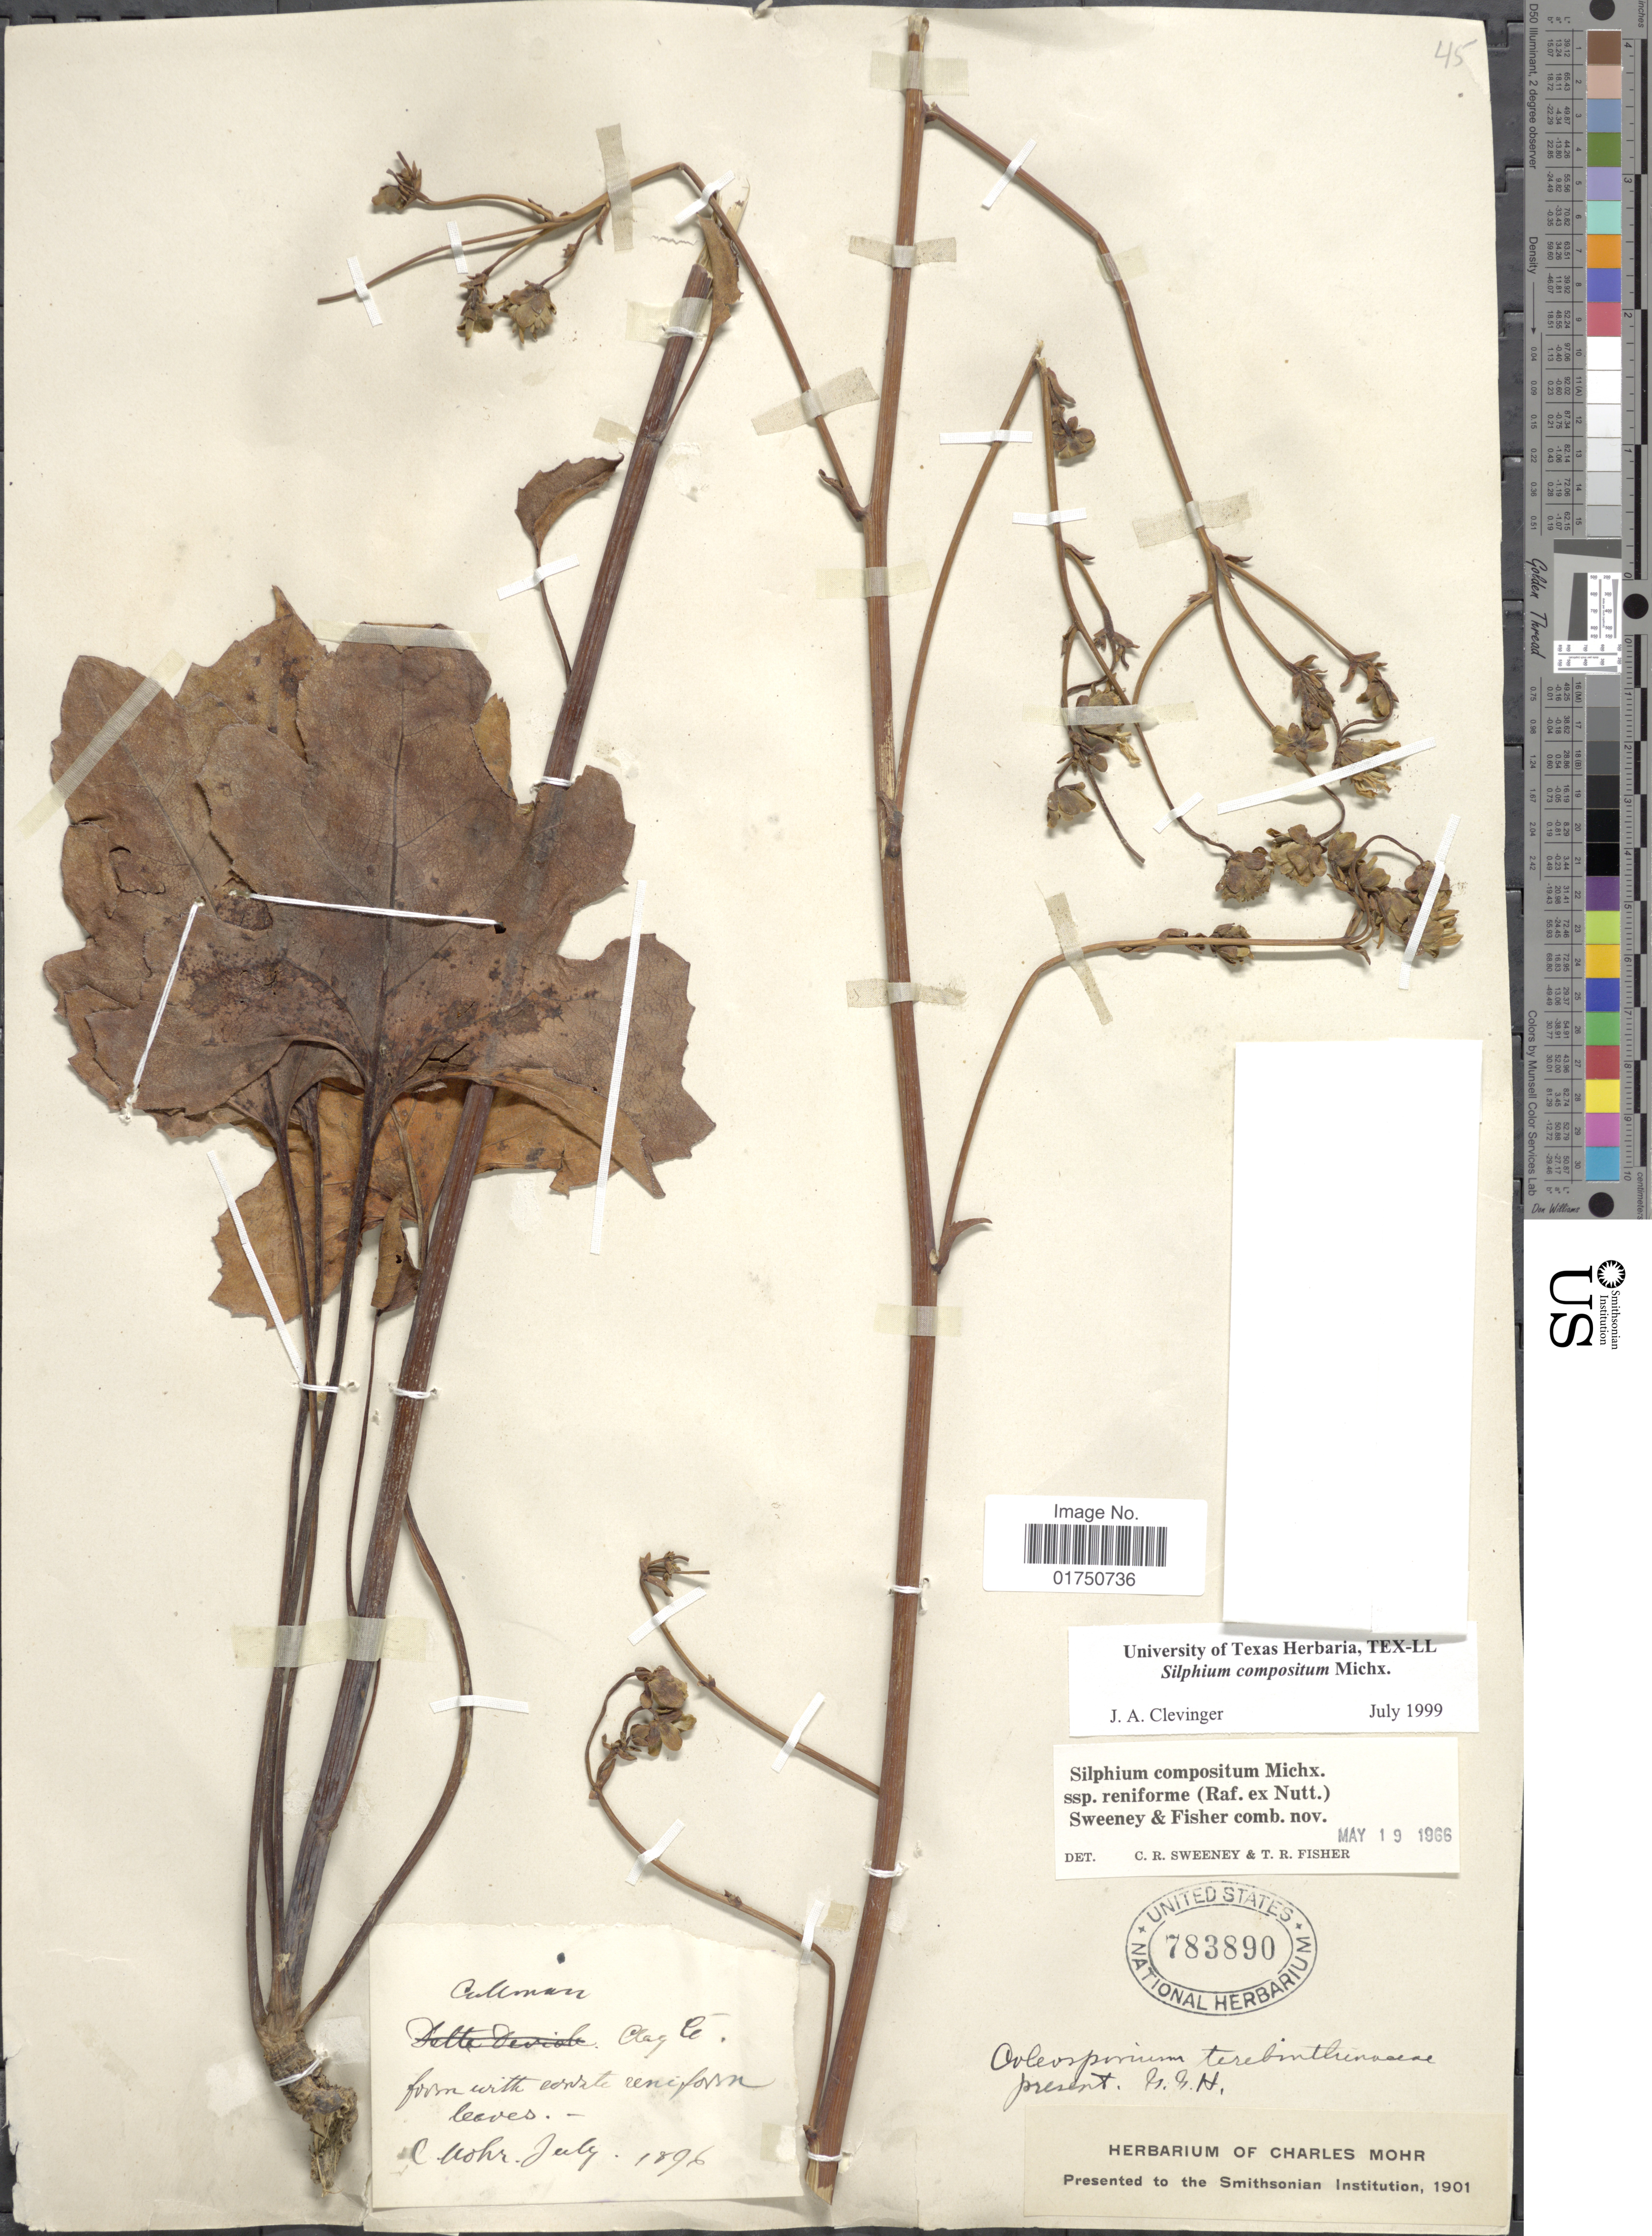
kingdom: Plantae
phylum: Tracheophyta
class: Magnoliopsida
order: Asterales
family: Asteraceae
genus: Silphium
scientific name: Silphium compositum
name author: Michx.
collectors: C. T. Mohr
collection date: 1896-07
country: United States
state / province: Alabama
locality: Clay County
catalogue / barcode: US 783890